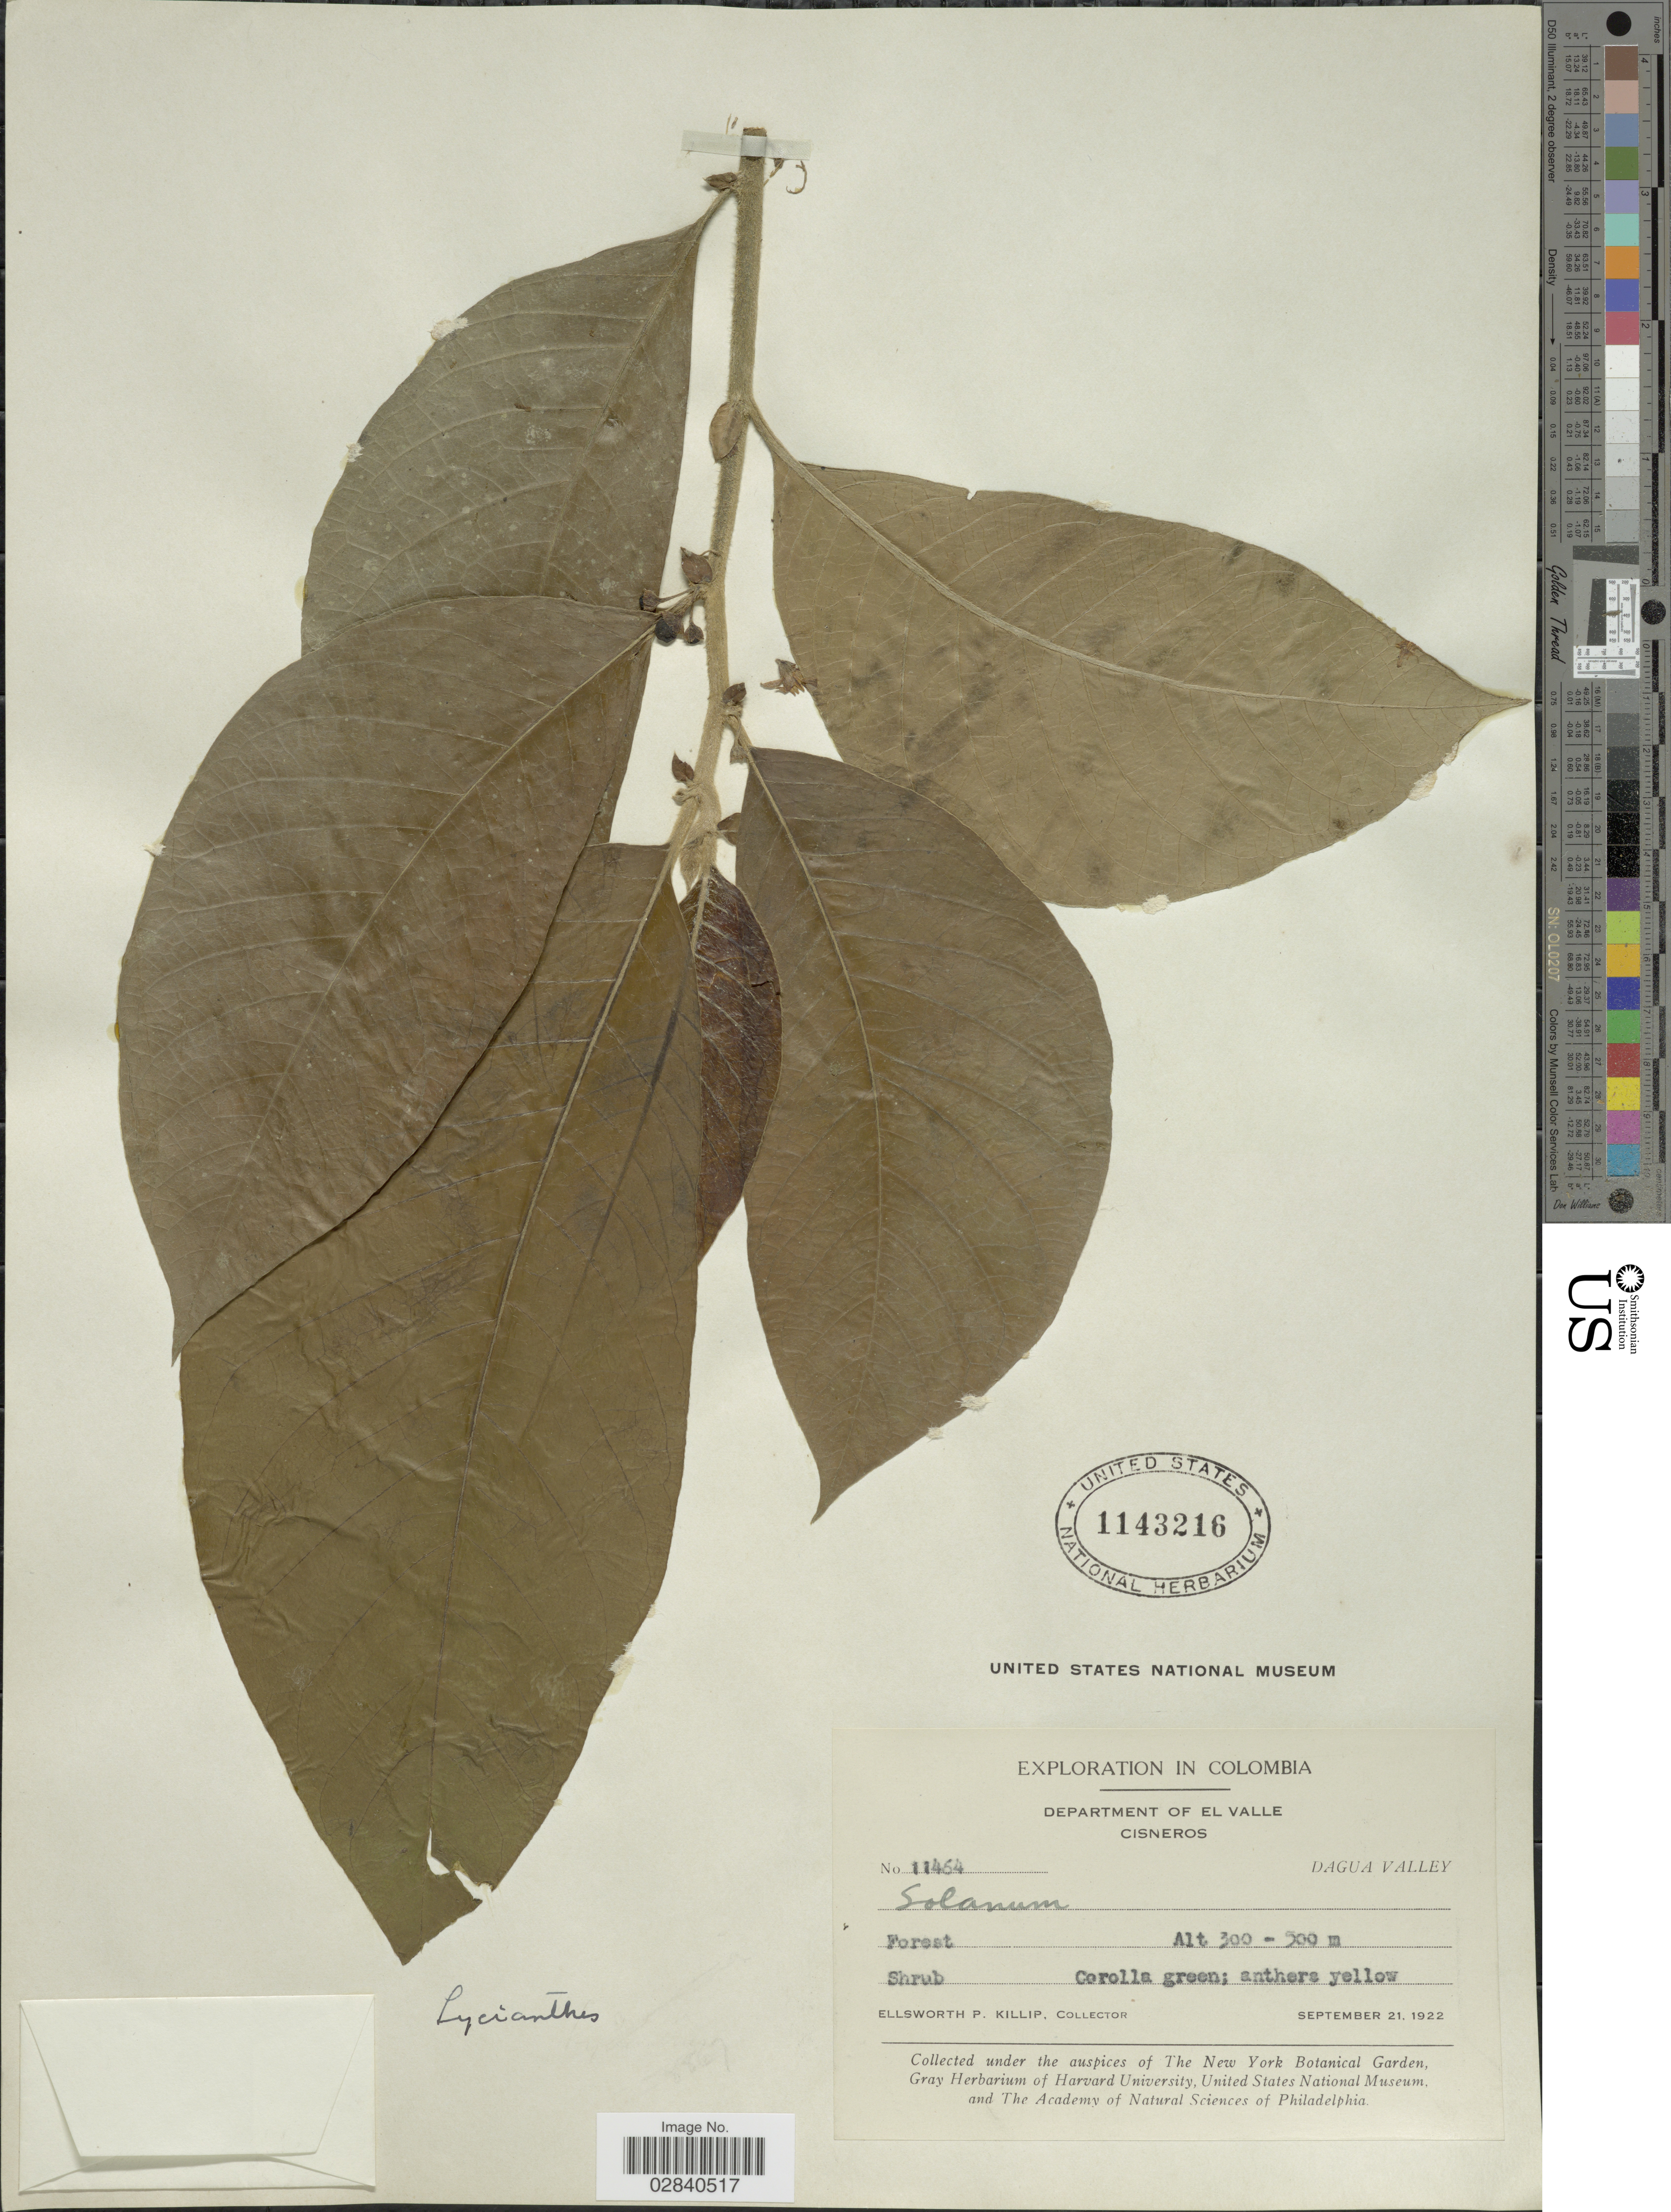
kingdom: Plantae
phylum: Tracheophyta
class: Magnoliopsida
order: Solanales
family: Solanaceae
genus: Lycianthes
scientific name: Lycianthes sp.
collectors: E. P. Killip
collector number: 11464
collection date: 1922-09-21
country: Colombia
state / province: Valle del Cauca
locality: Department of El Valle, Cisneros, Dagua Valley.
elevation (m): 300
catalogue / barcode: US 1143216